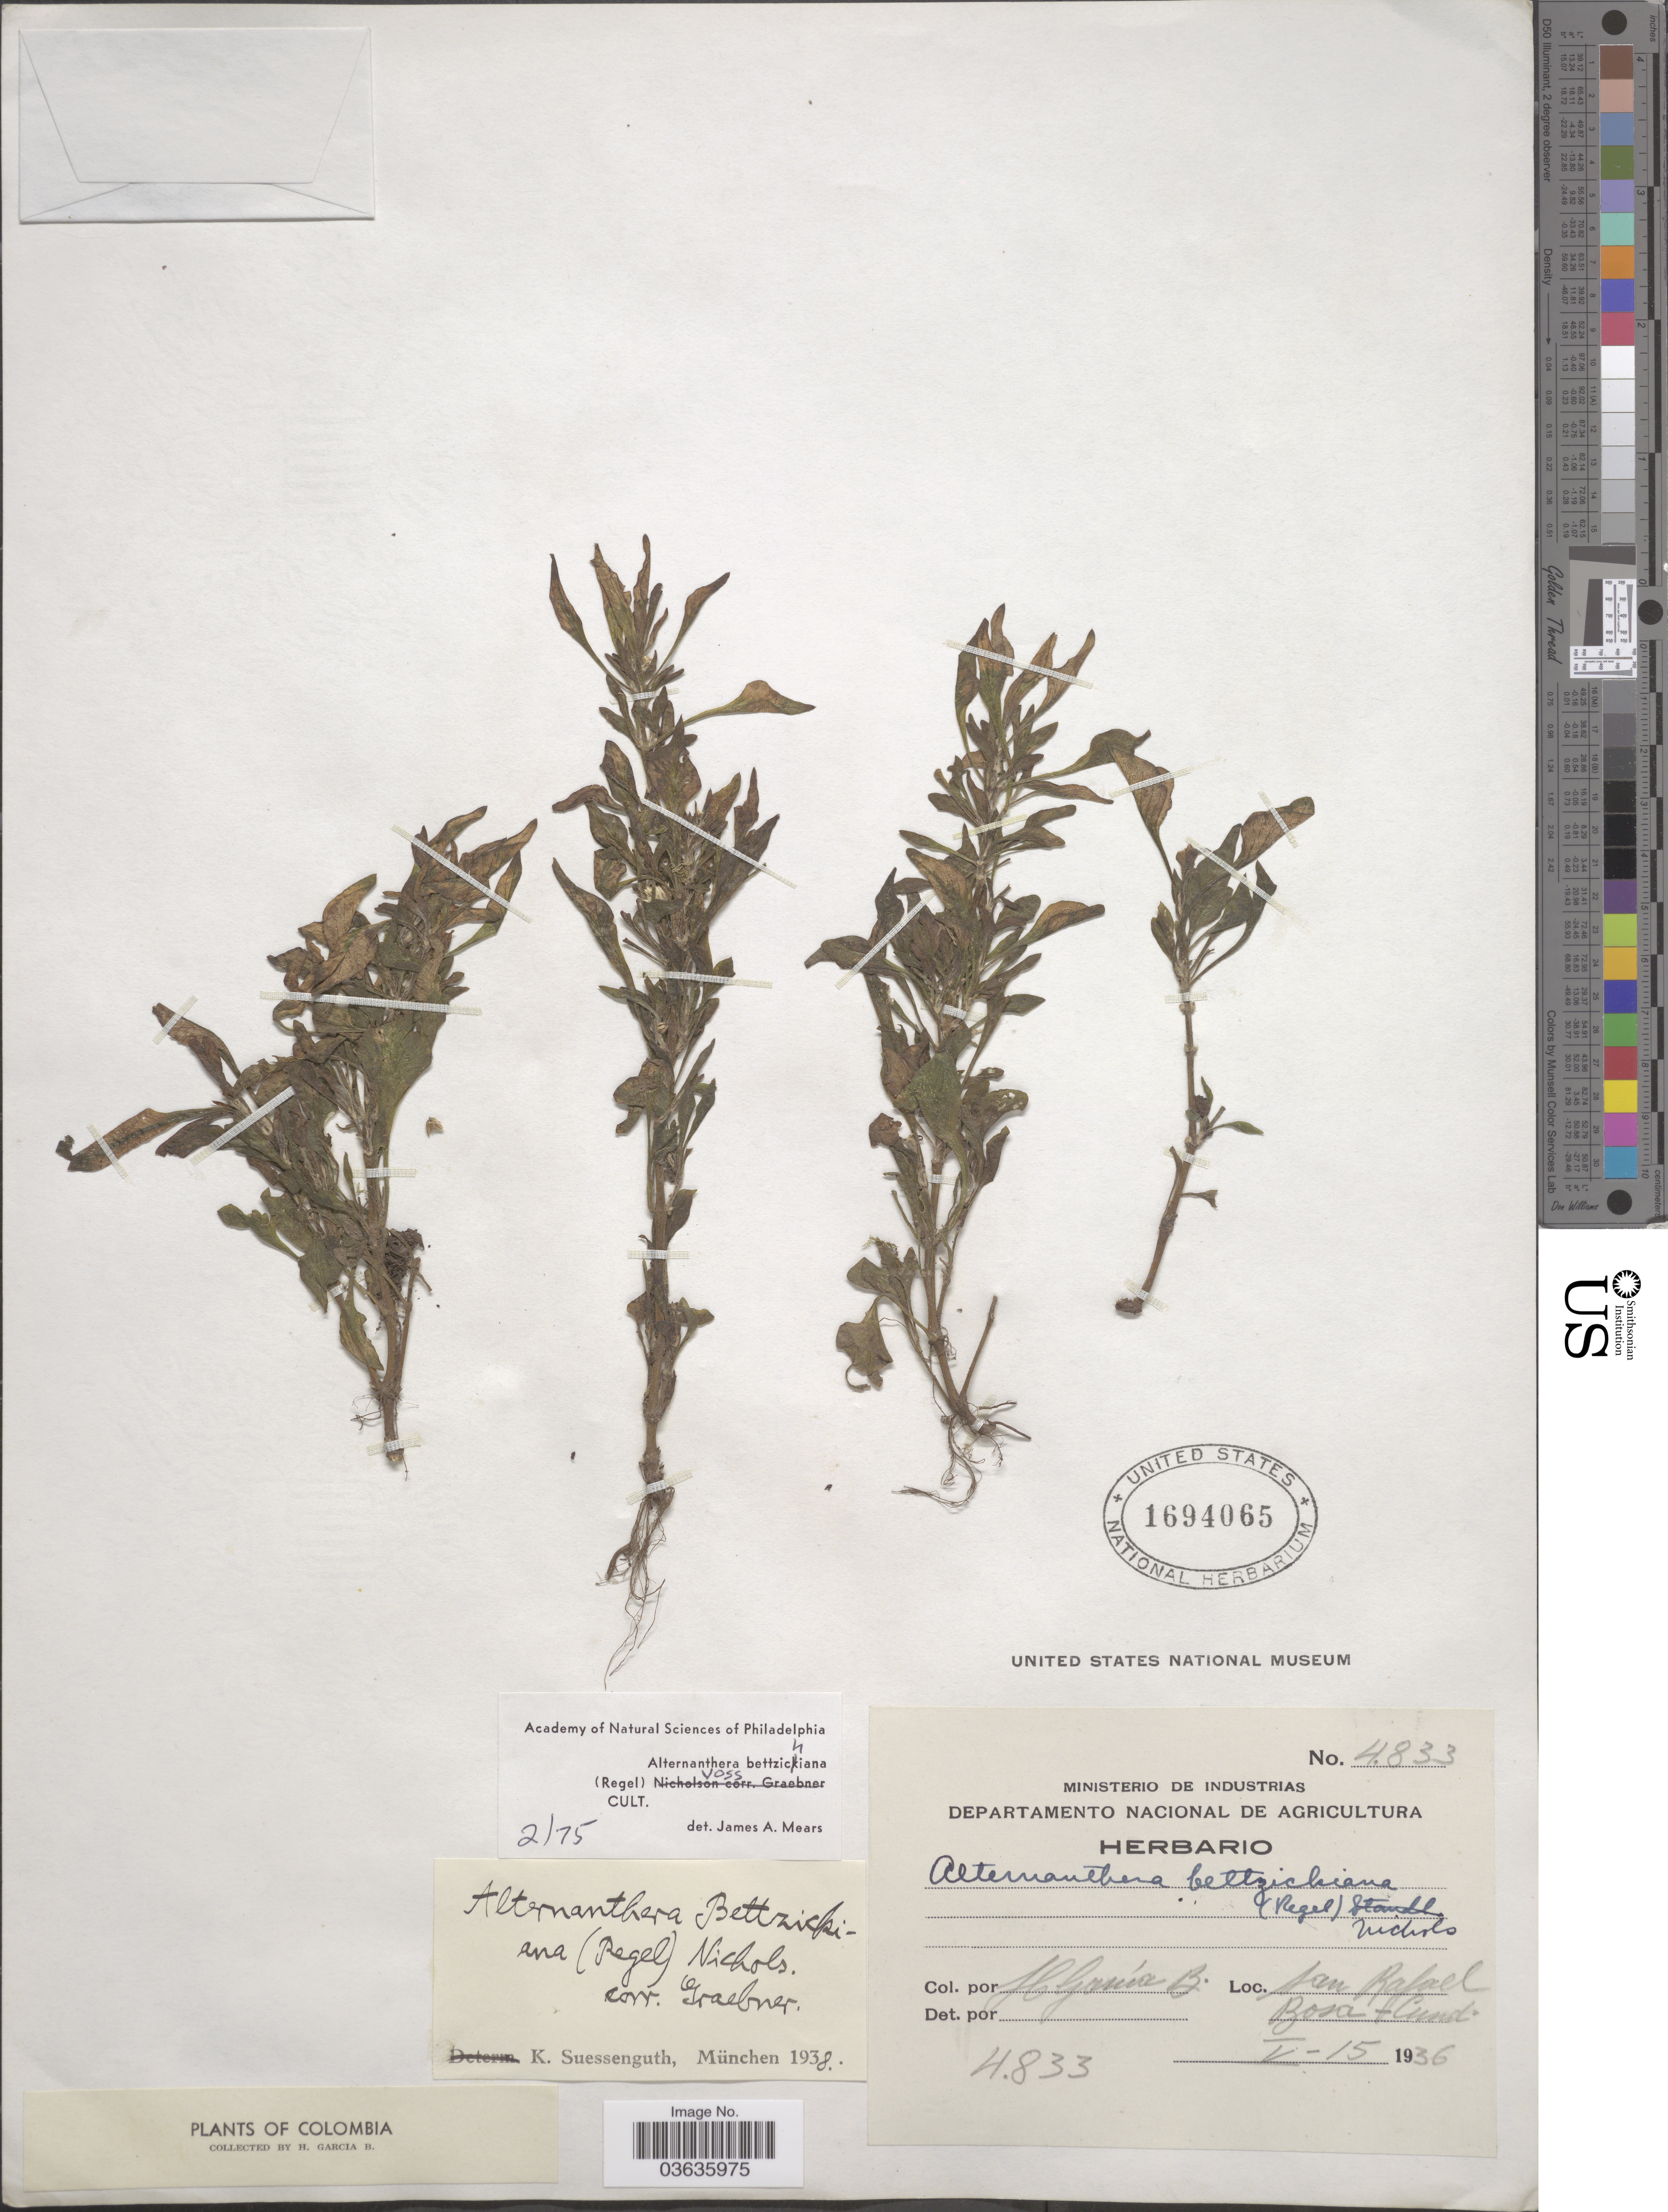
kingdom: Plantae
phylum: Tracheophyta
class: Magnoliopsida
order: Caryophyllales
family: Amaranthaceae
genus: Alternanthera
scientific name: Alternanthera bettzickiana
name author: (Regel) G. Nicholson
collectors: H. García B.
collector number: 4833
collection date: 1936-05-15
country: Colombia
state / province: Cundinamarca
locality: San Rafael. Bosa.-Cund.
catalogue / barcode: US 1694065